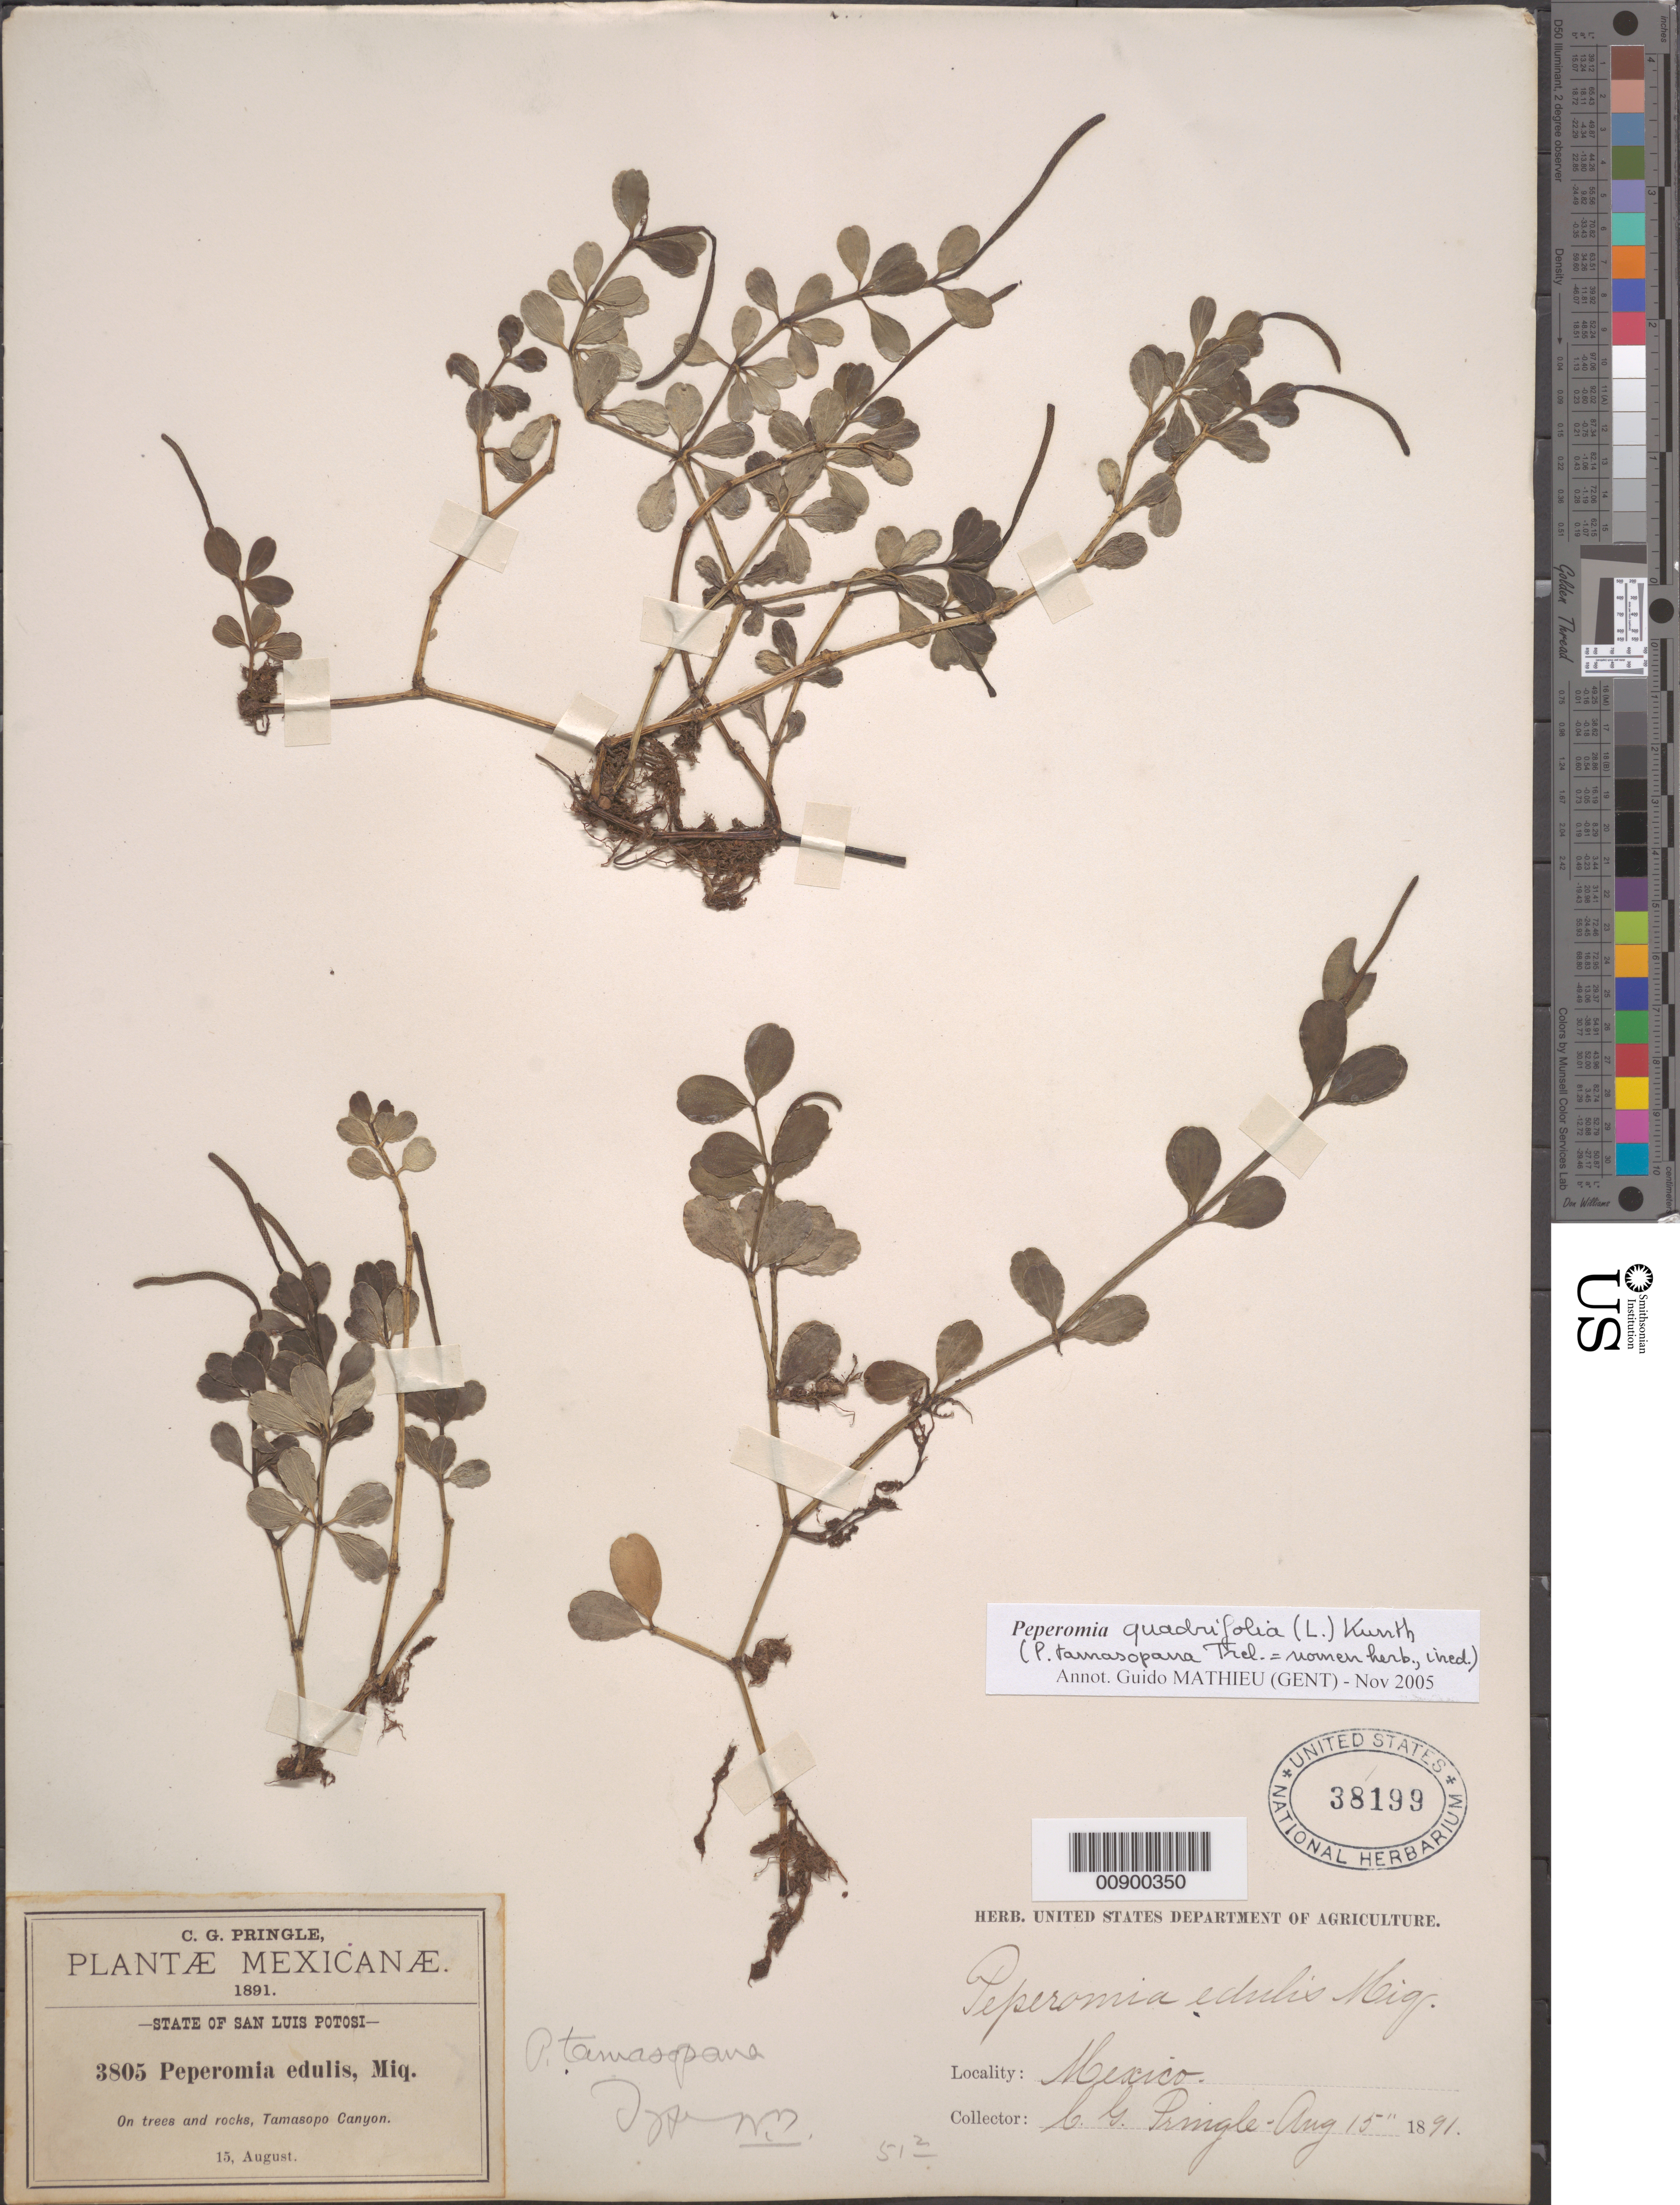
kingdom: Plantae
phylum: Tracheophyta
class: Magnoliopsida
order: Piperales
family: Piperaceae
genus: Peperomia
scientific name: Peperomia quadrifolia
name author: (L.) Kunth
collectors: C. G. Pringle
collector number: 3805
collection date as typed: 15 Aug 1891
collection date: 1891-08-15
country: Mexico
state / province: San Luis Potosí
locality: Tamasopo Canyon, San Luis Potosí.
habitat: On trees and rocks.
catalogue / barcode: US 38199